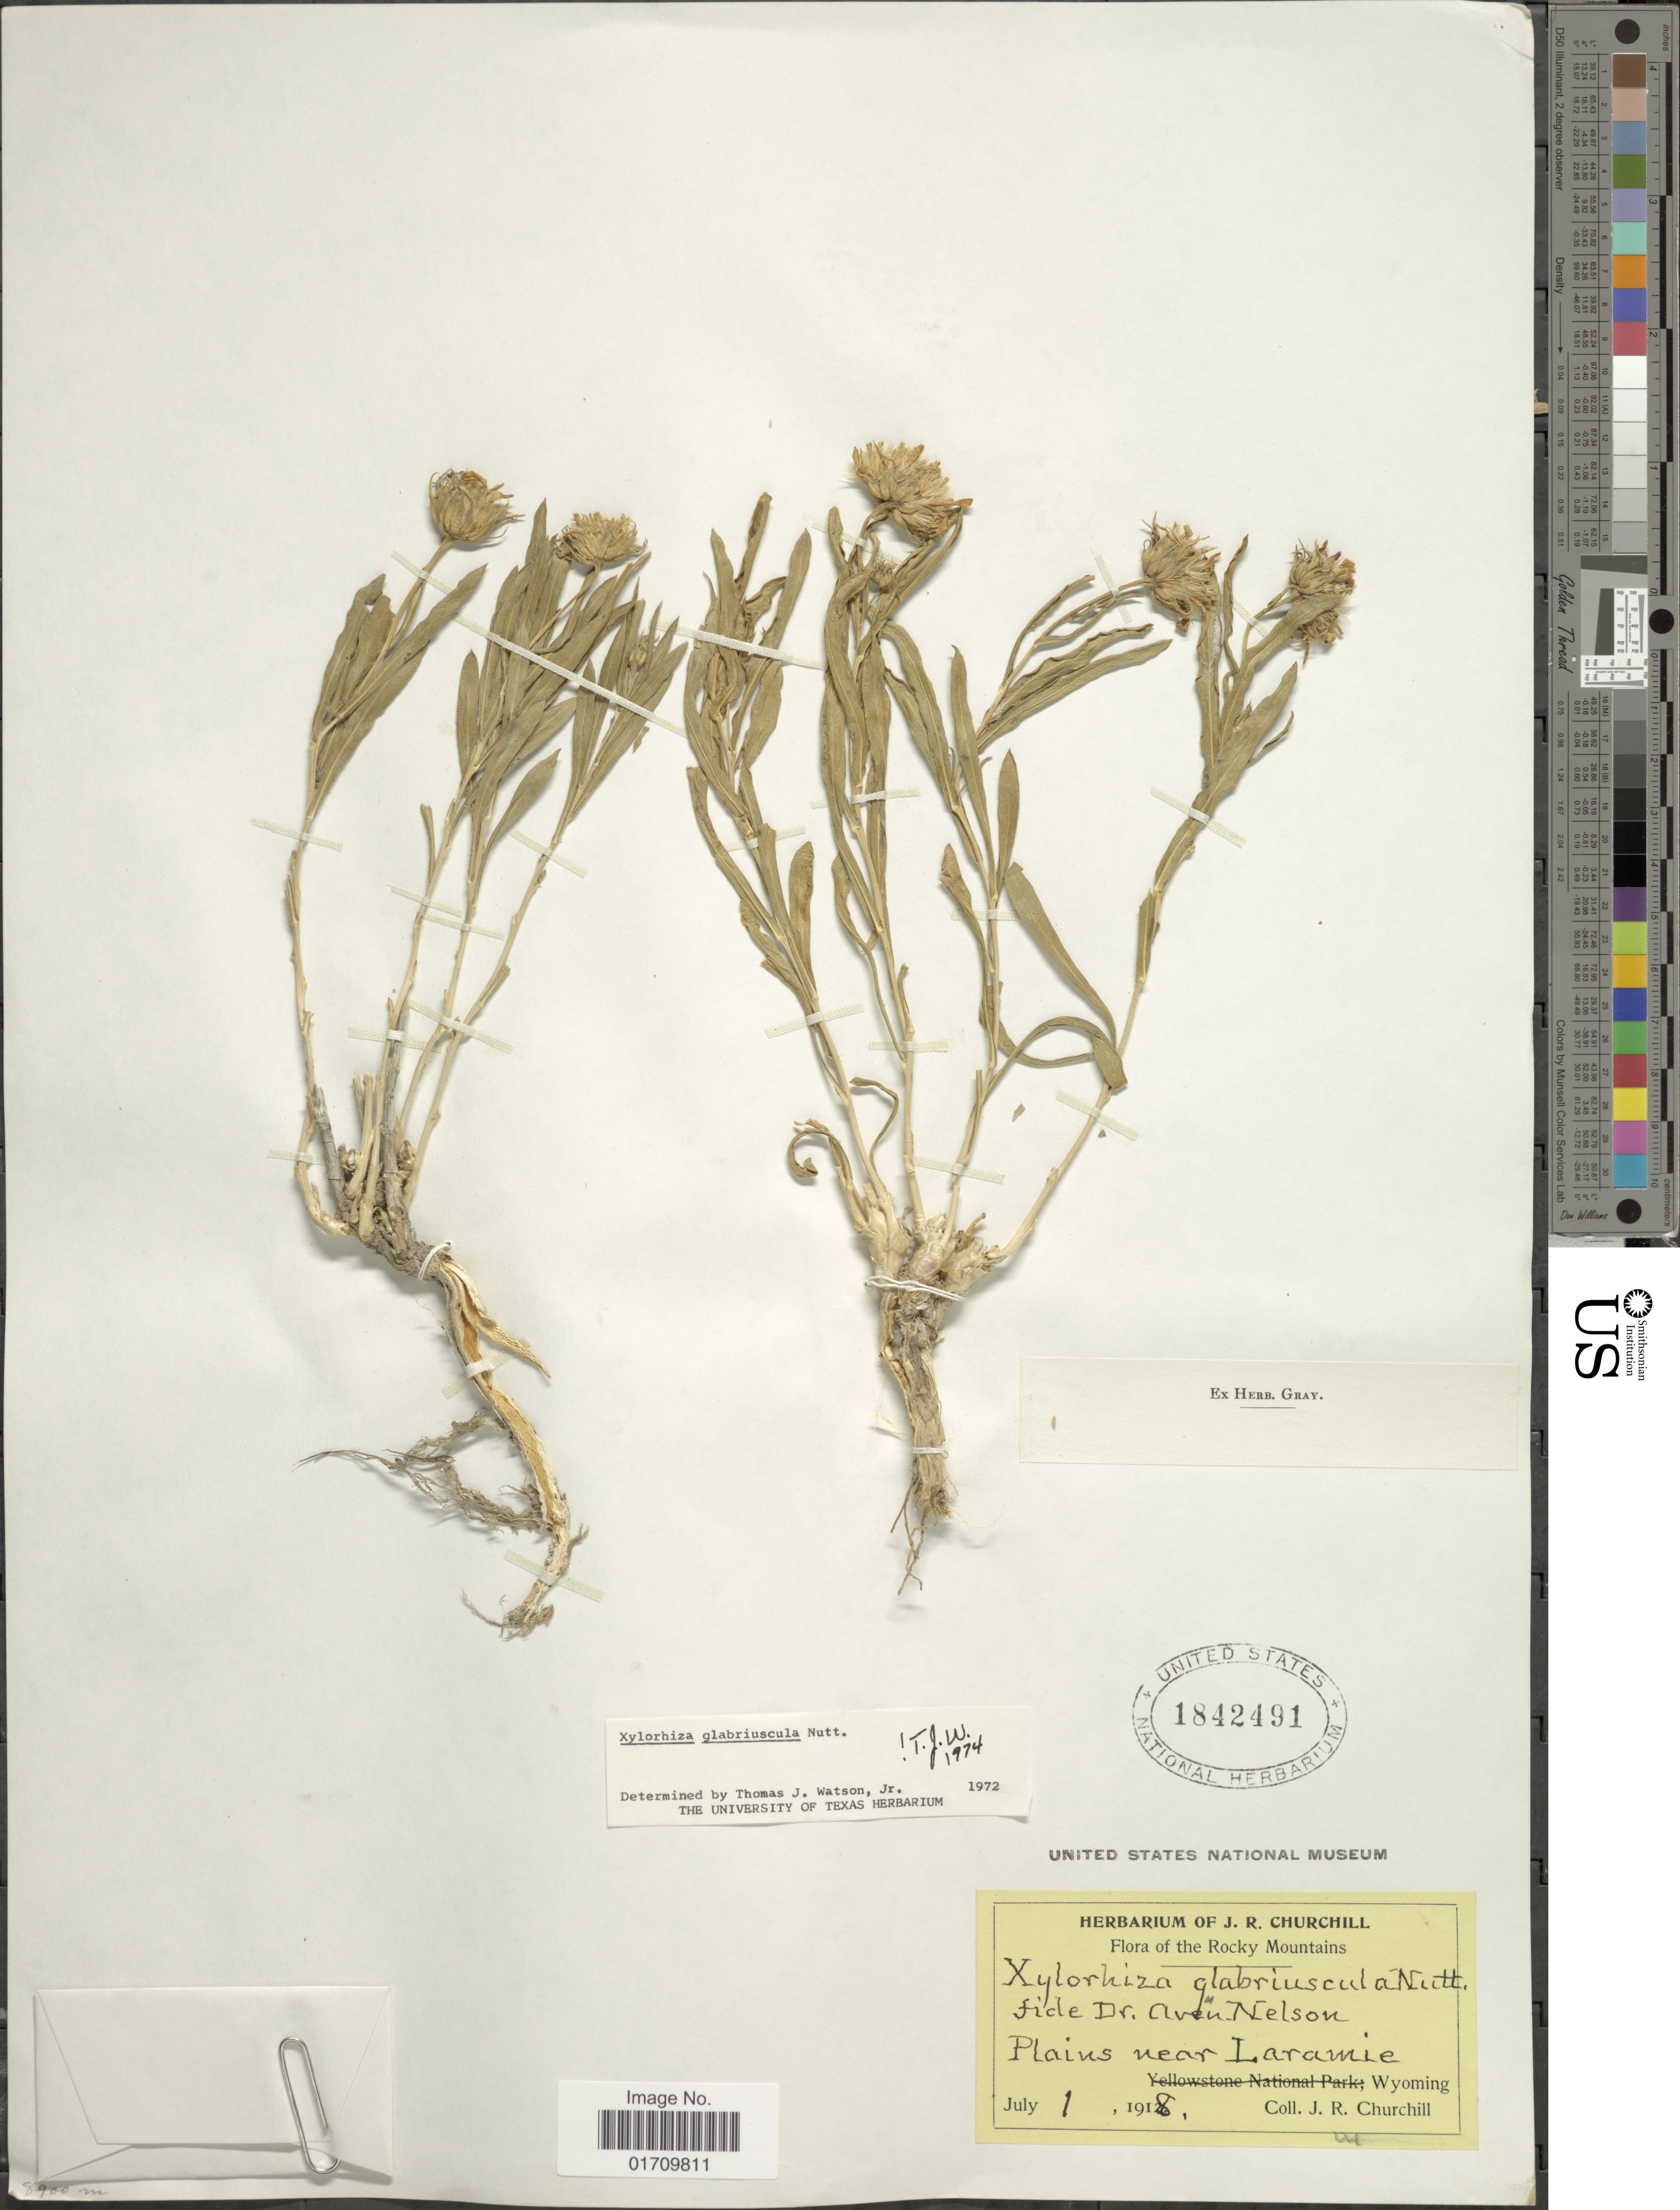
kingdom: Plantae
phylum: Tracheophyta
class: Magnoliopsida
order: Asterales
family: Asteraceae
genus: Xylorhiza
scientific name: Xylorhiza glabriuscula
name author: Nutt.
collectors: J. Churchill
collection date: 1918-07-01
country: United States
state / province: Wyoming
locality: Rocky Mountains, plains near Laramie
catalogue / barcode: US 1842491